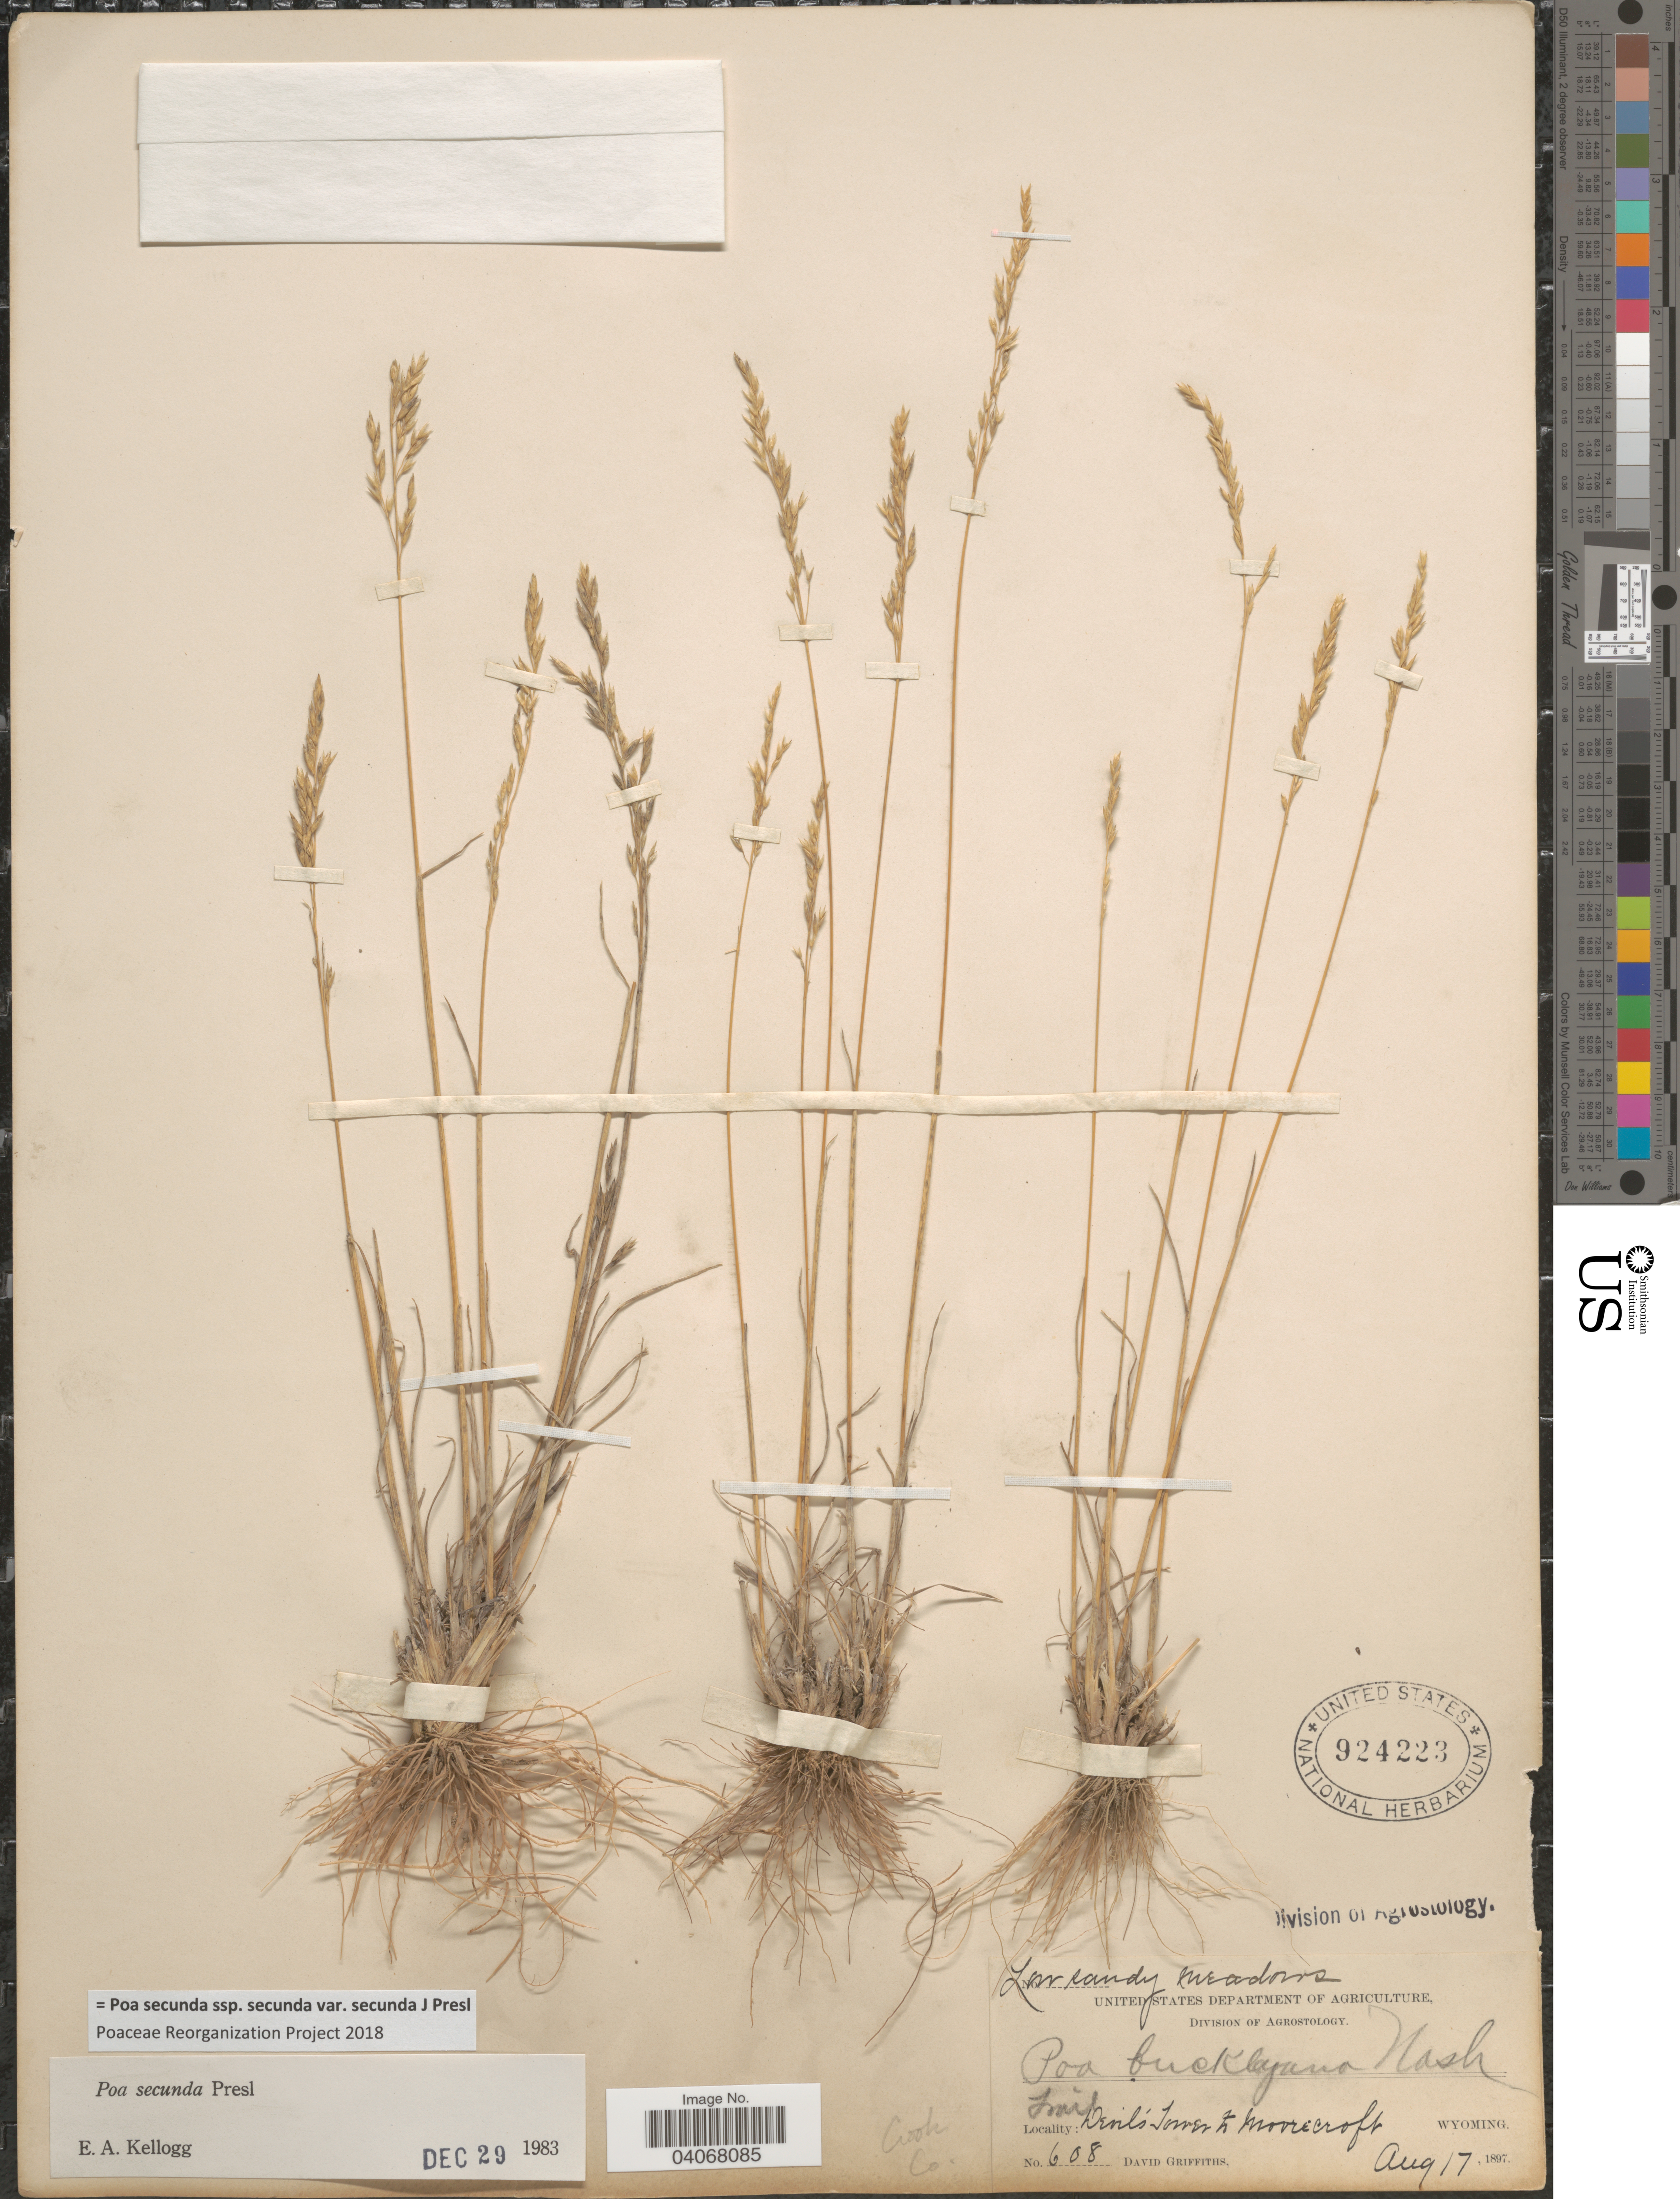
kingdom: Plantae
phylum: Tracheophyta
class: Liliopsida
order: Poales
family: Poaceae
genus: Poa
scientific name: Poa secunda subsp. secunda var. secunda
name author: J. Presl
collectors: D. Griffiths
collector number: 608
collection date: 1897-08-17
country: United States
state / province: Wyoming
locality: Trail Devil's Tower - Moore croft. Crook Co.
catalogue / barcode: US 924223